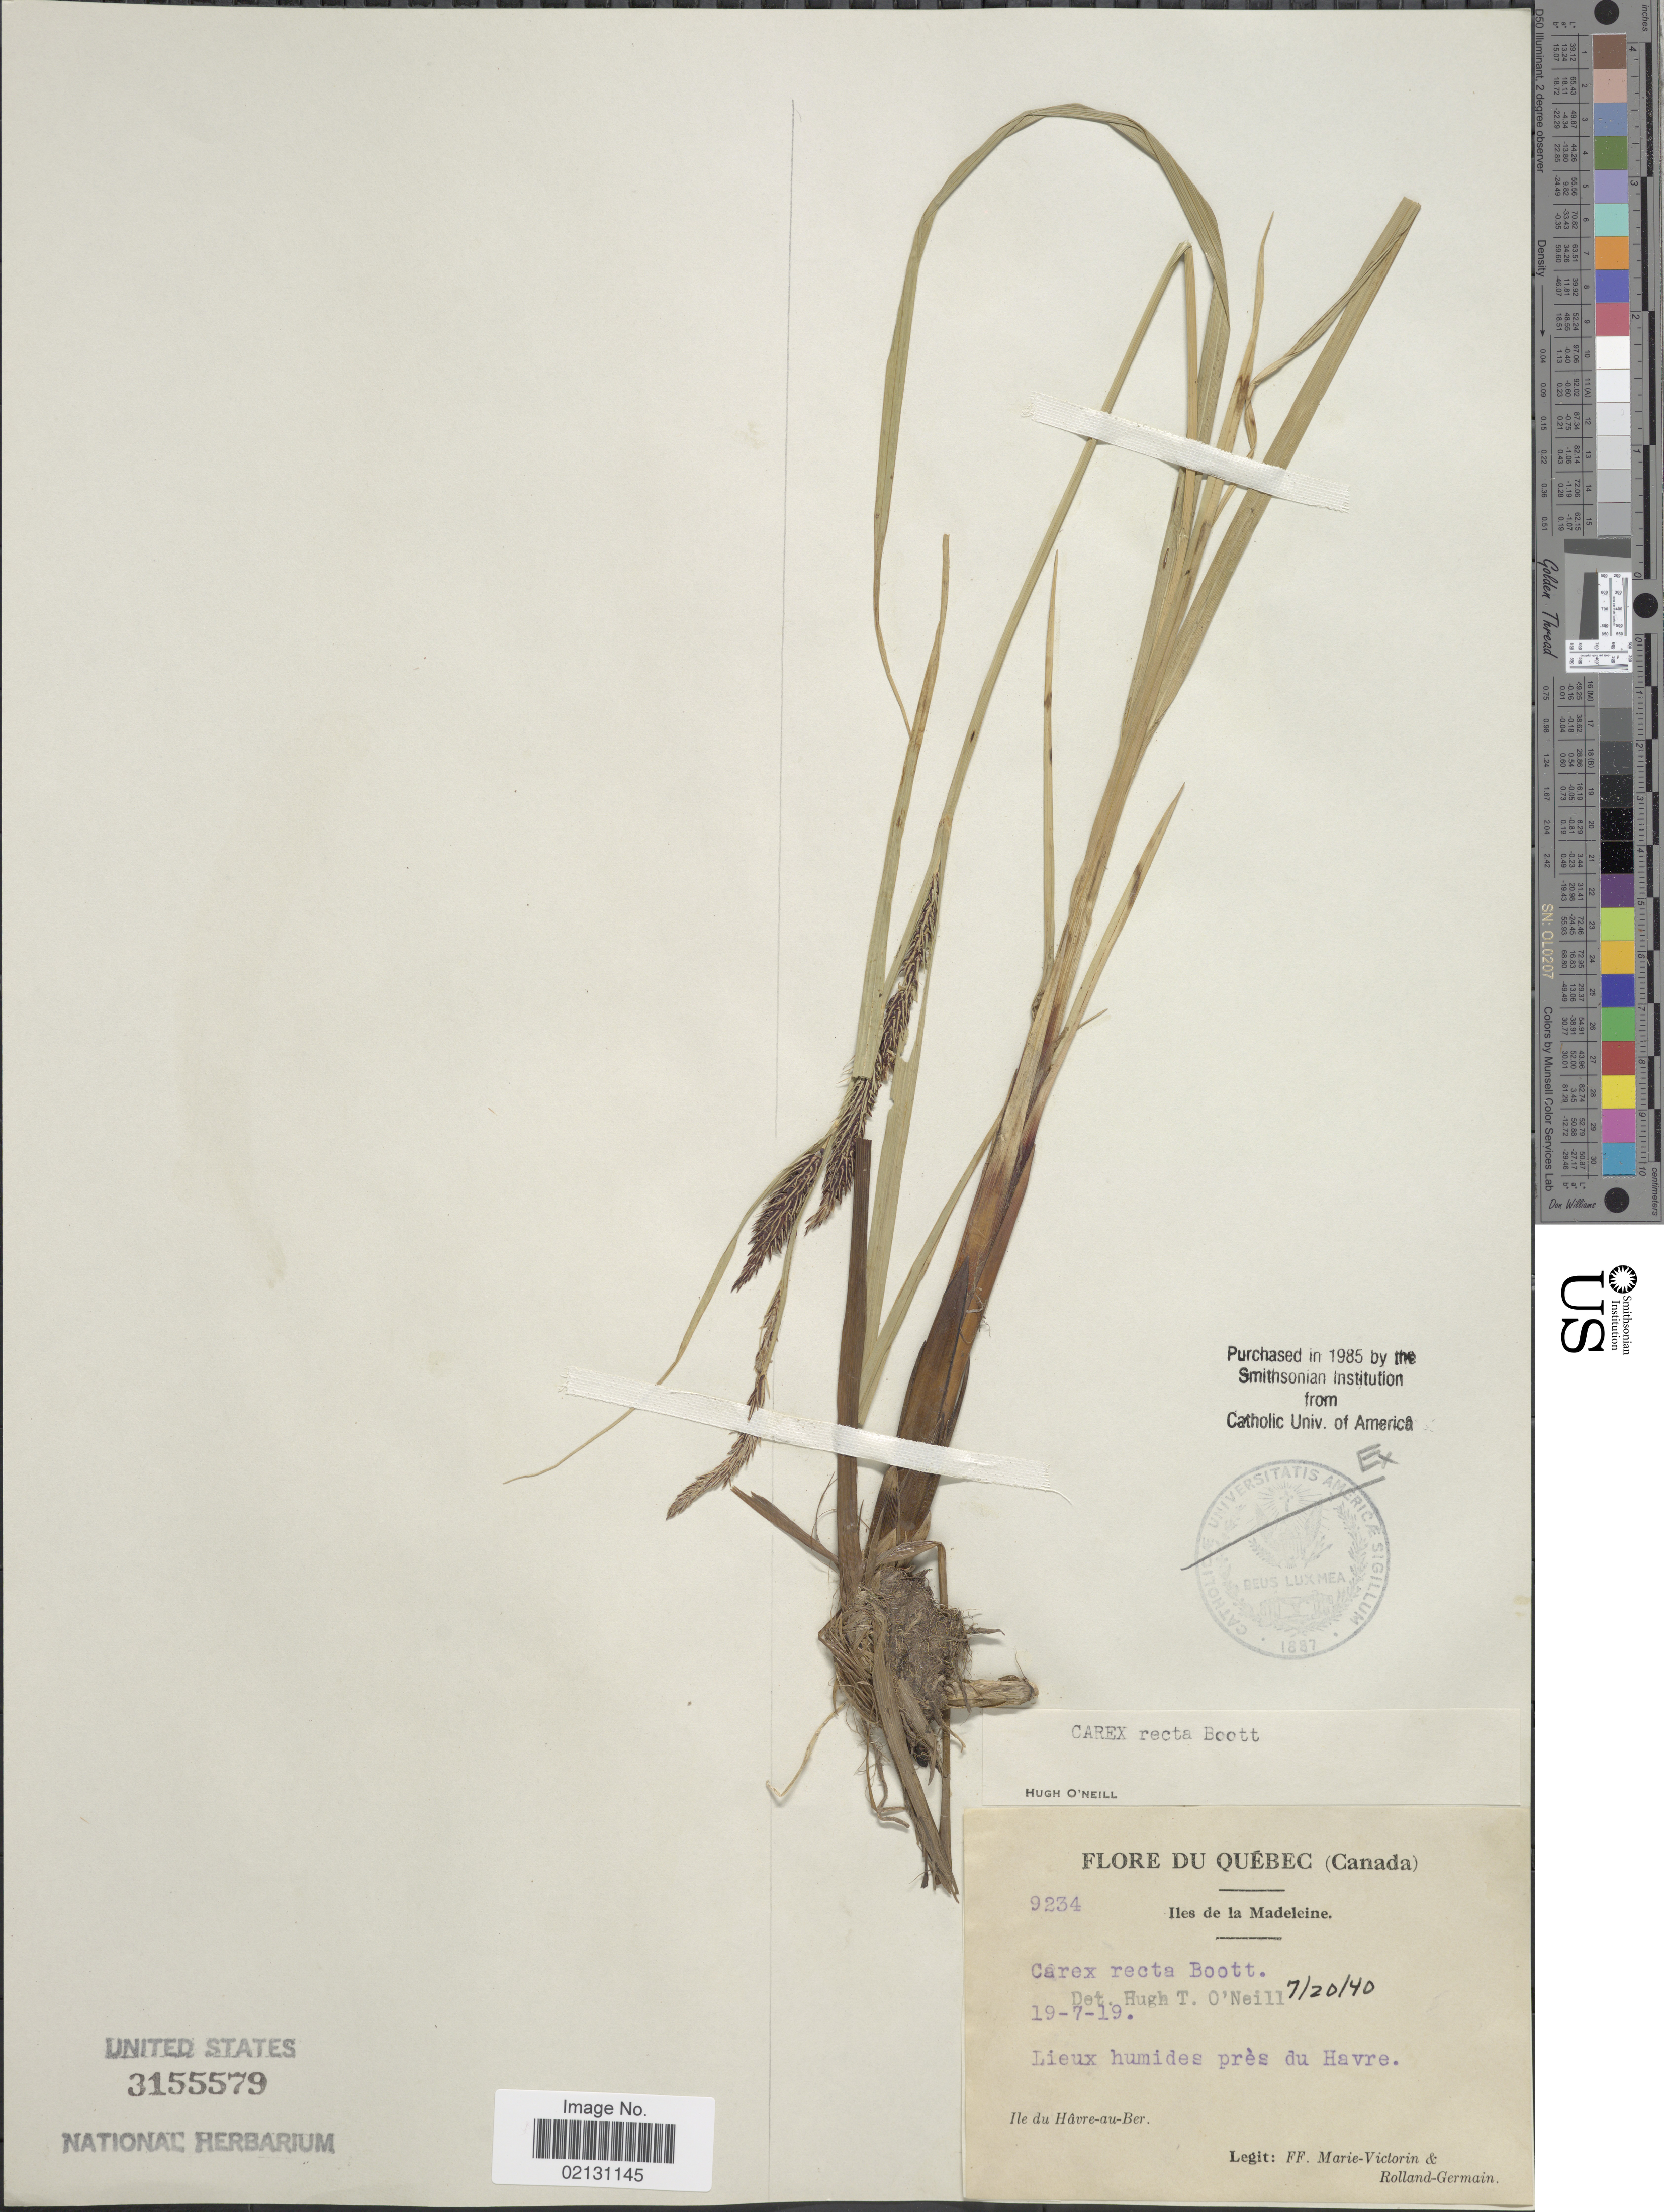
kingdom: Plantae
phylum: Tracheophyta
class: Liliopsida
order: Poales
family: Cyperaceae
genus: Carex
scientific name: Carex recta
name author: Boott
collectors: F. Marie-Victorin & Rolland-Germain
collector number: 9234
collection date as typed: Transcribed d/m/y: 19/7/19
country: Canada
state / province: Quebec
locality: Iles de la Madeleine, Lieux humides près du Havre, Ile du Hâvre-au-Ber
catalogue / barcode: US 3155579